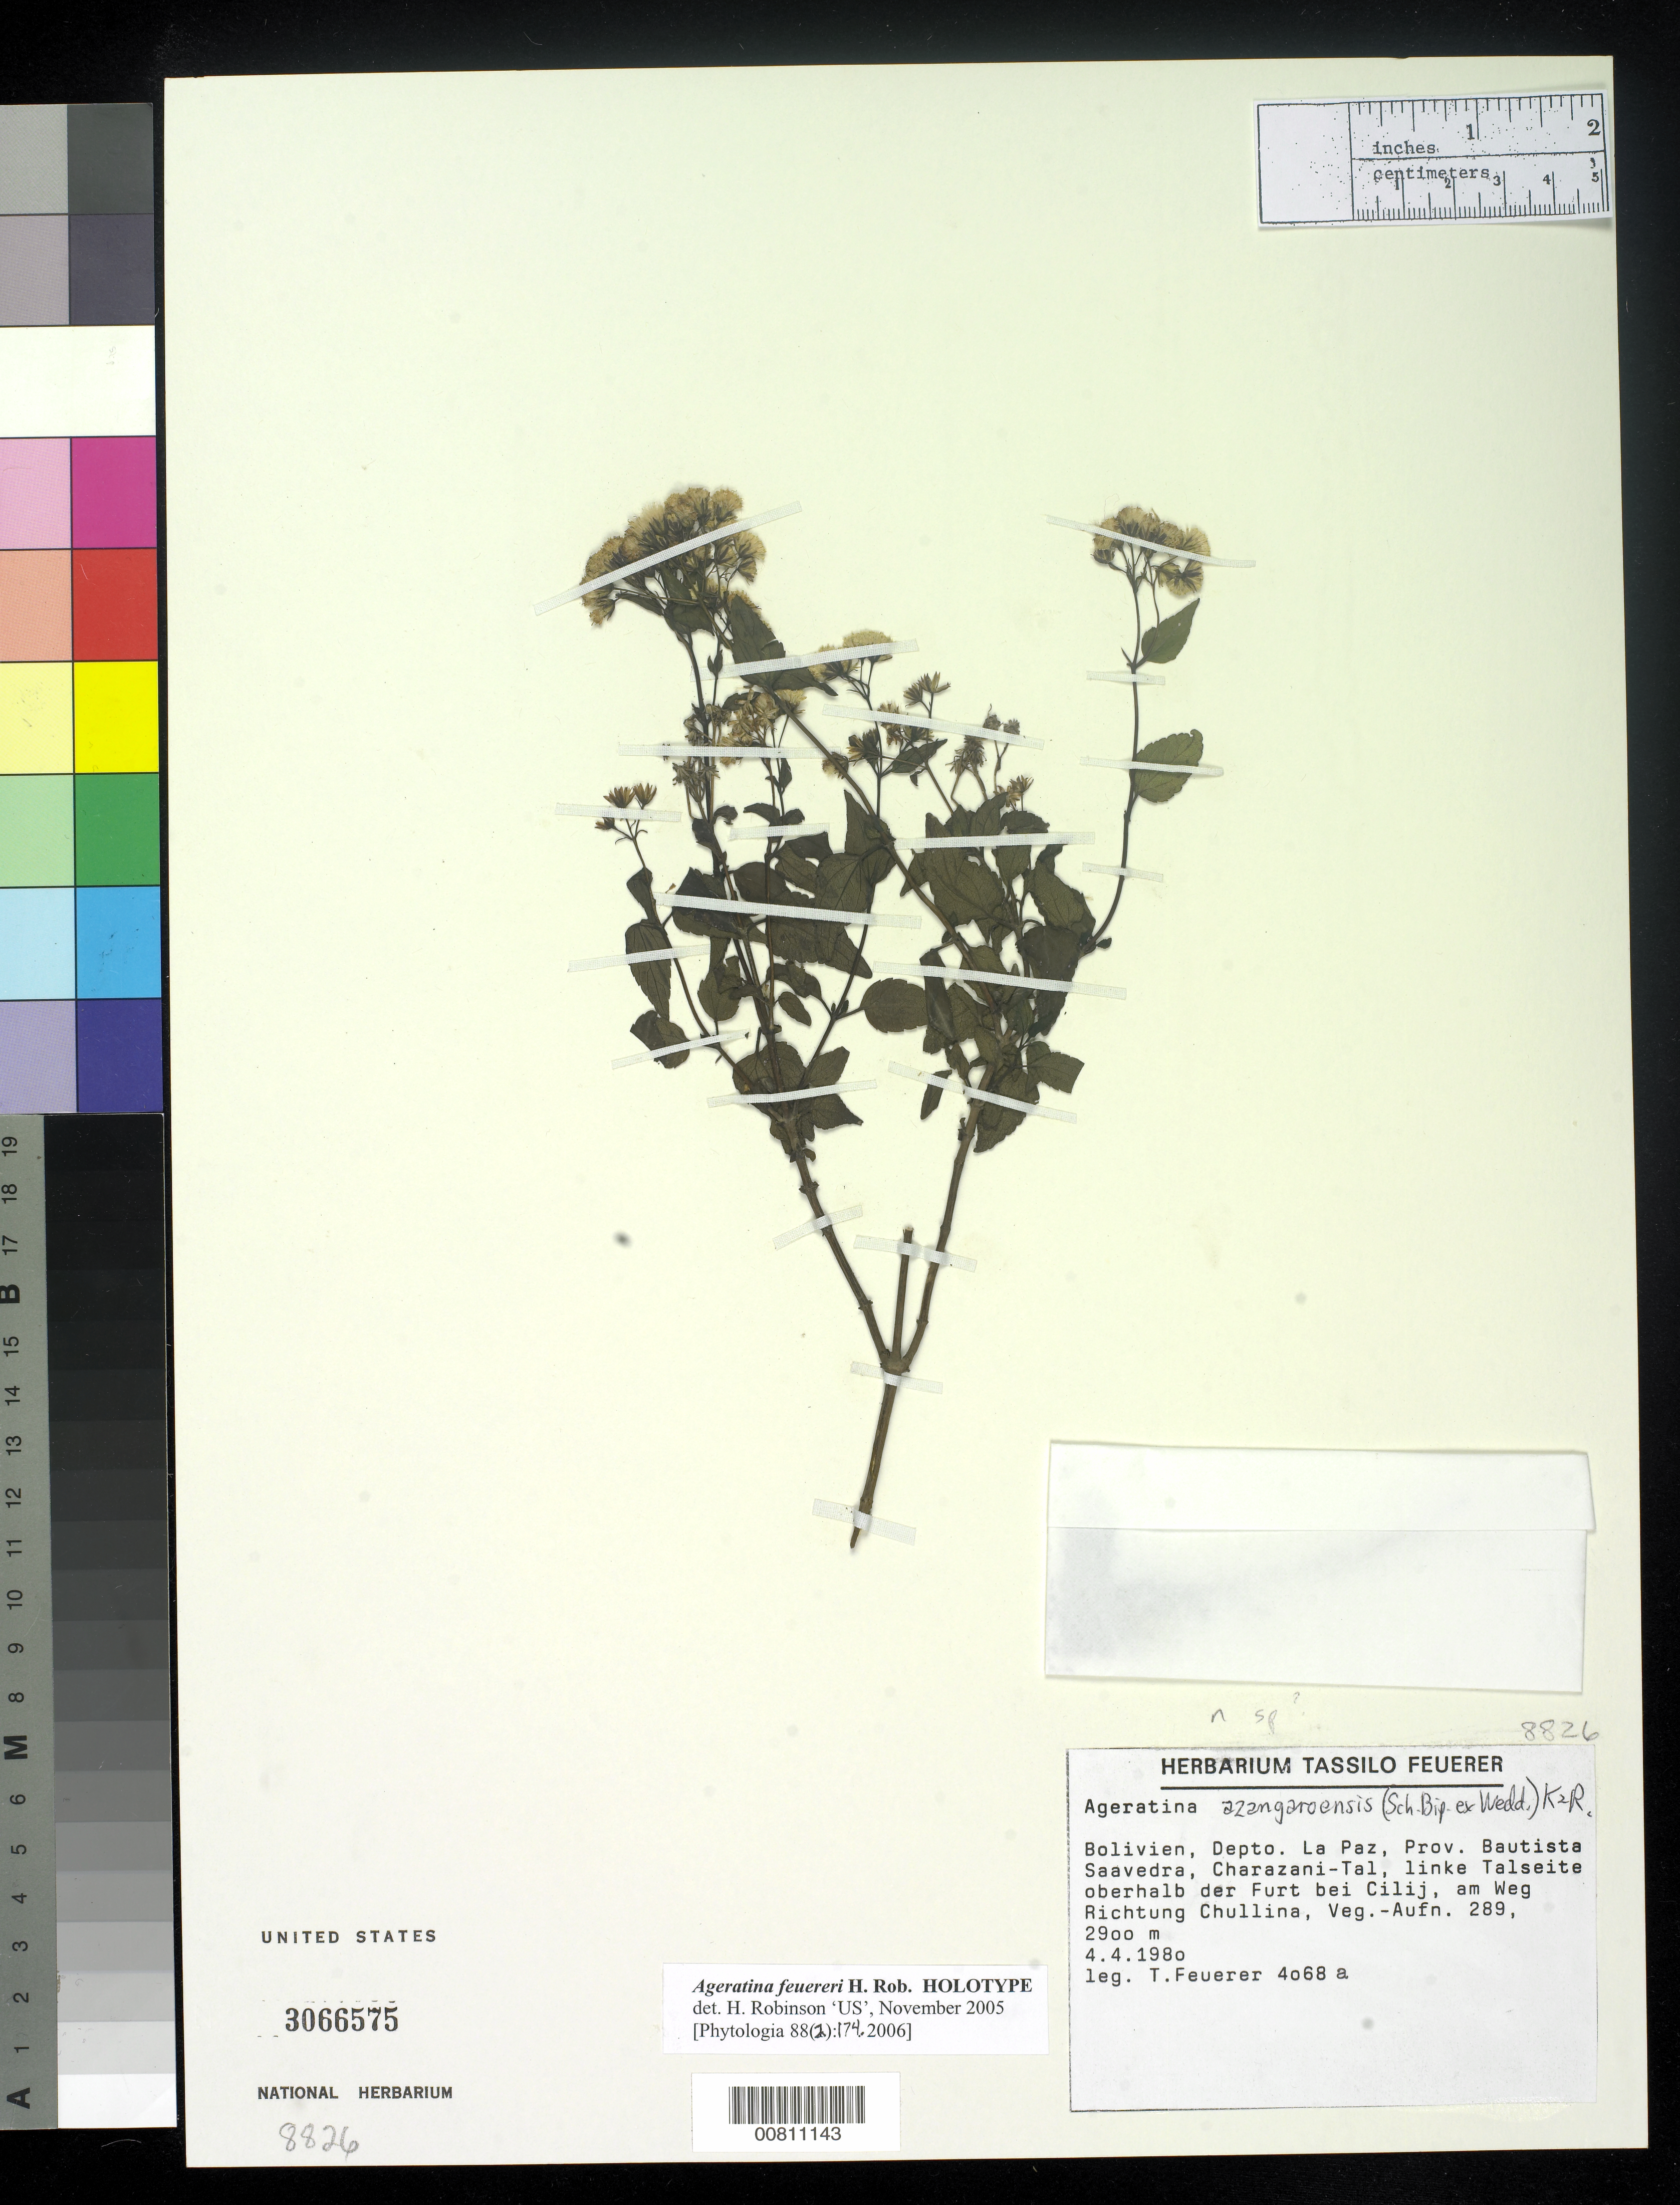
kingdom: Plantae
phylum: Tracheophyta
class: Magnoliopsida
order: Asterales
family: Asteraceae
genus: Ageratina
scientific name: Ageratina feuereri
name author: H. Rob.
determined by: Robinson, Harold E., (US)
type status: Holotype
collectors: T. Feuerer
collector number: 4068a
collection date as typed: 04 Apr 1980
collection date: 1980-04-04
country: Bolivia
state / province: La Paz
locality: Bolivien, Depto. La Paz, Prov. Bautiste Saavedra, Charazani-Tal, linke Talseite oberhalf der Furt bei Cilij, am Weg Richtung Chullina, Veg.-Aufn. 289.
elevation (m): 2900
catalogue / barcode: US 3066575